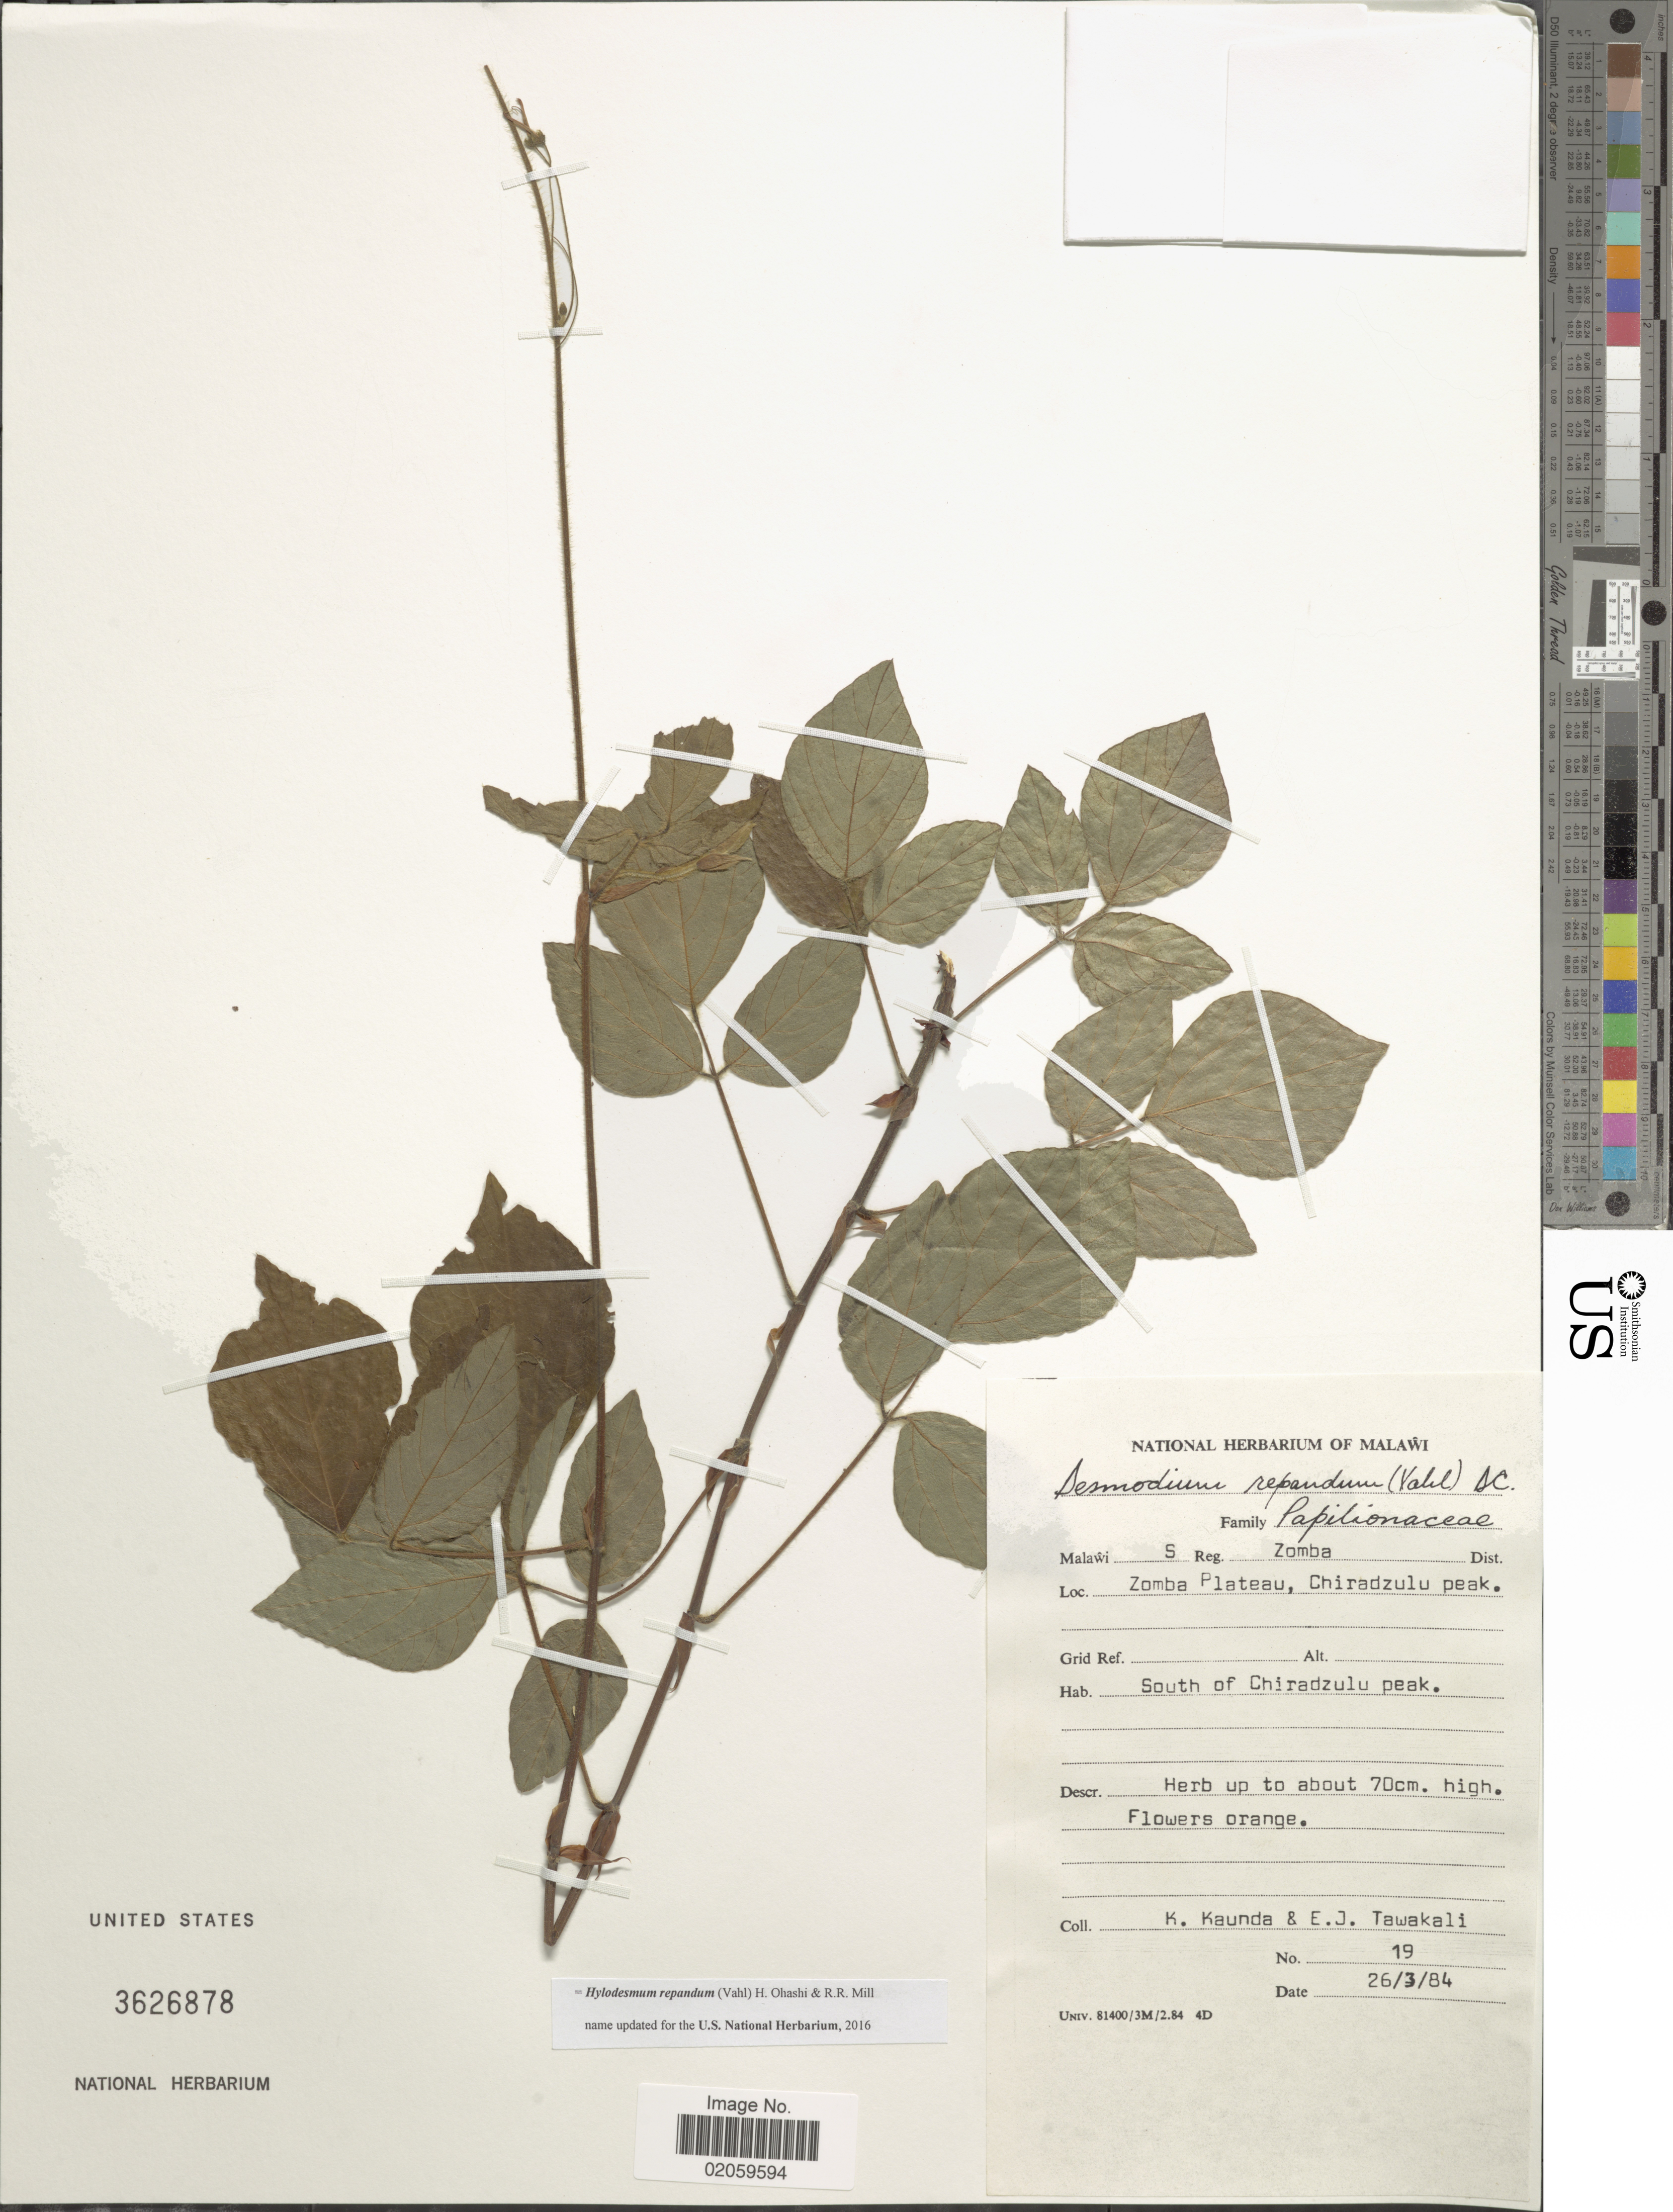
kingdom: Plantae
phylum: Tracheophyta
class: Magnoliopsida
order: Fabales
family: Fabaceae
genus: Hylodesmum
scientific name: Hylodesmum repandum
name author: (Vahl) H. Ohashi & R.R. Mill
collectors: K. Kaunda & E. Tawakali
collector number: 19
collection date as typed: Transcribed d/m/y: 26/3/84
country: Malawi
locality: Malawi S Reg. Zomba Dist. Zomba Plateau, South of Chiradzulu peak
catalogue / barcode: US 3626878